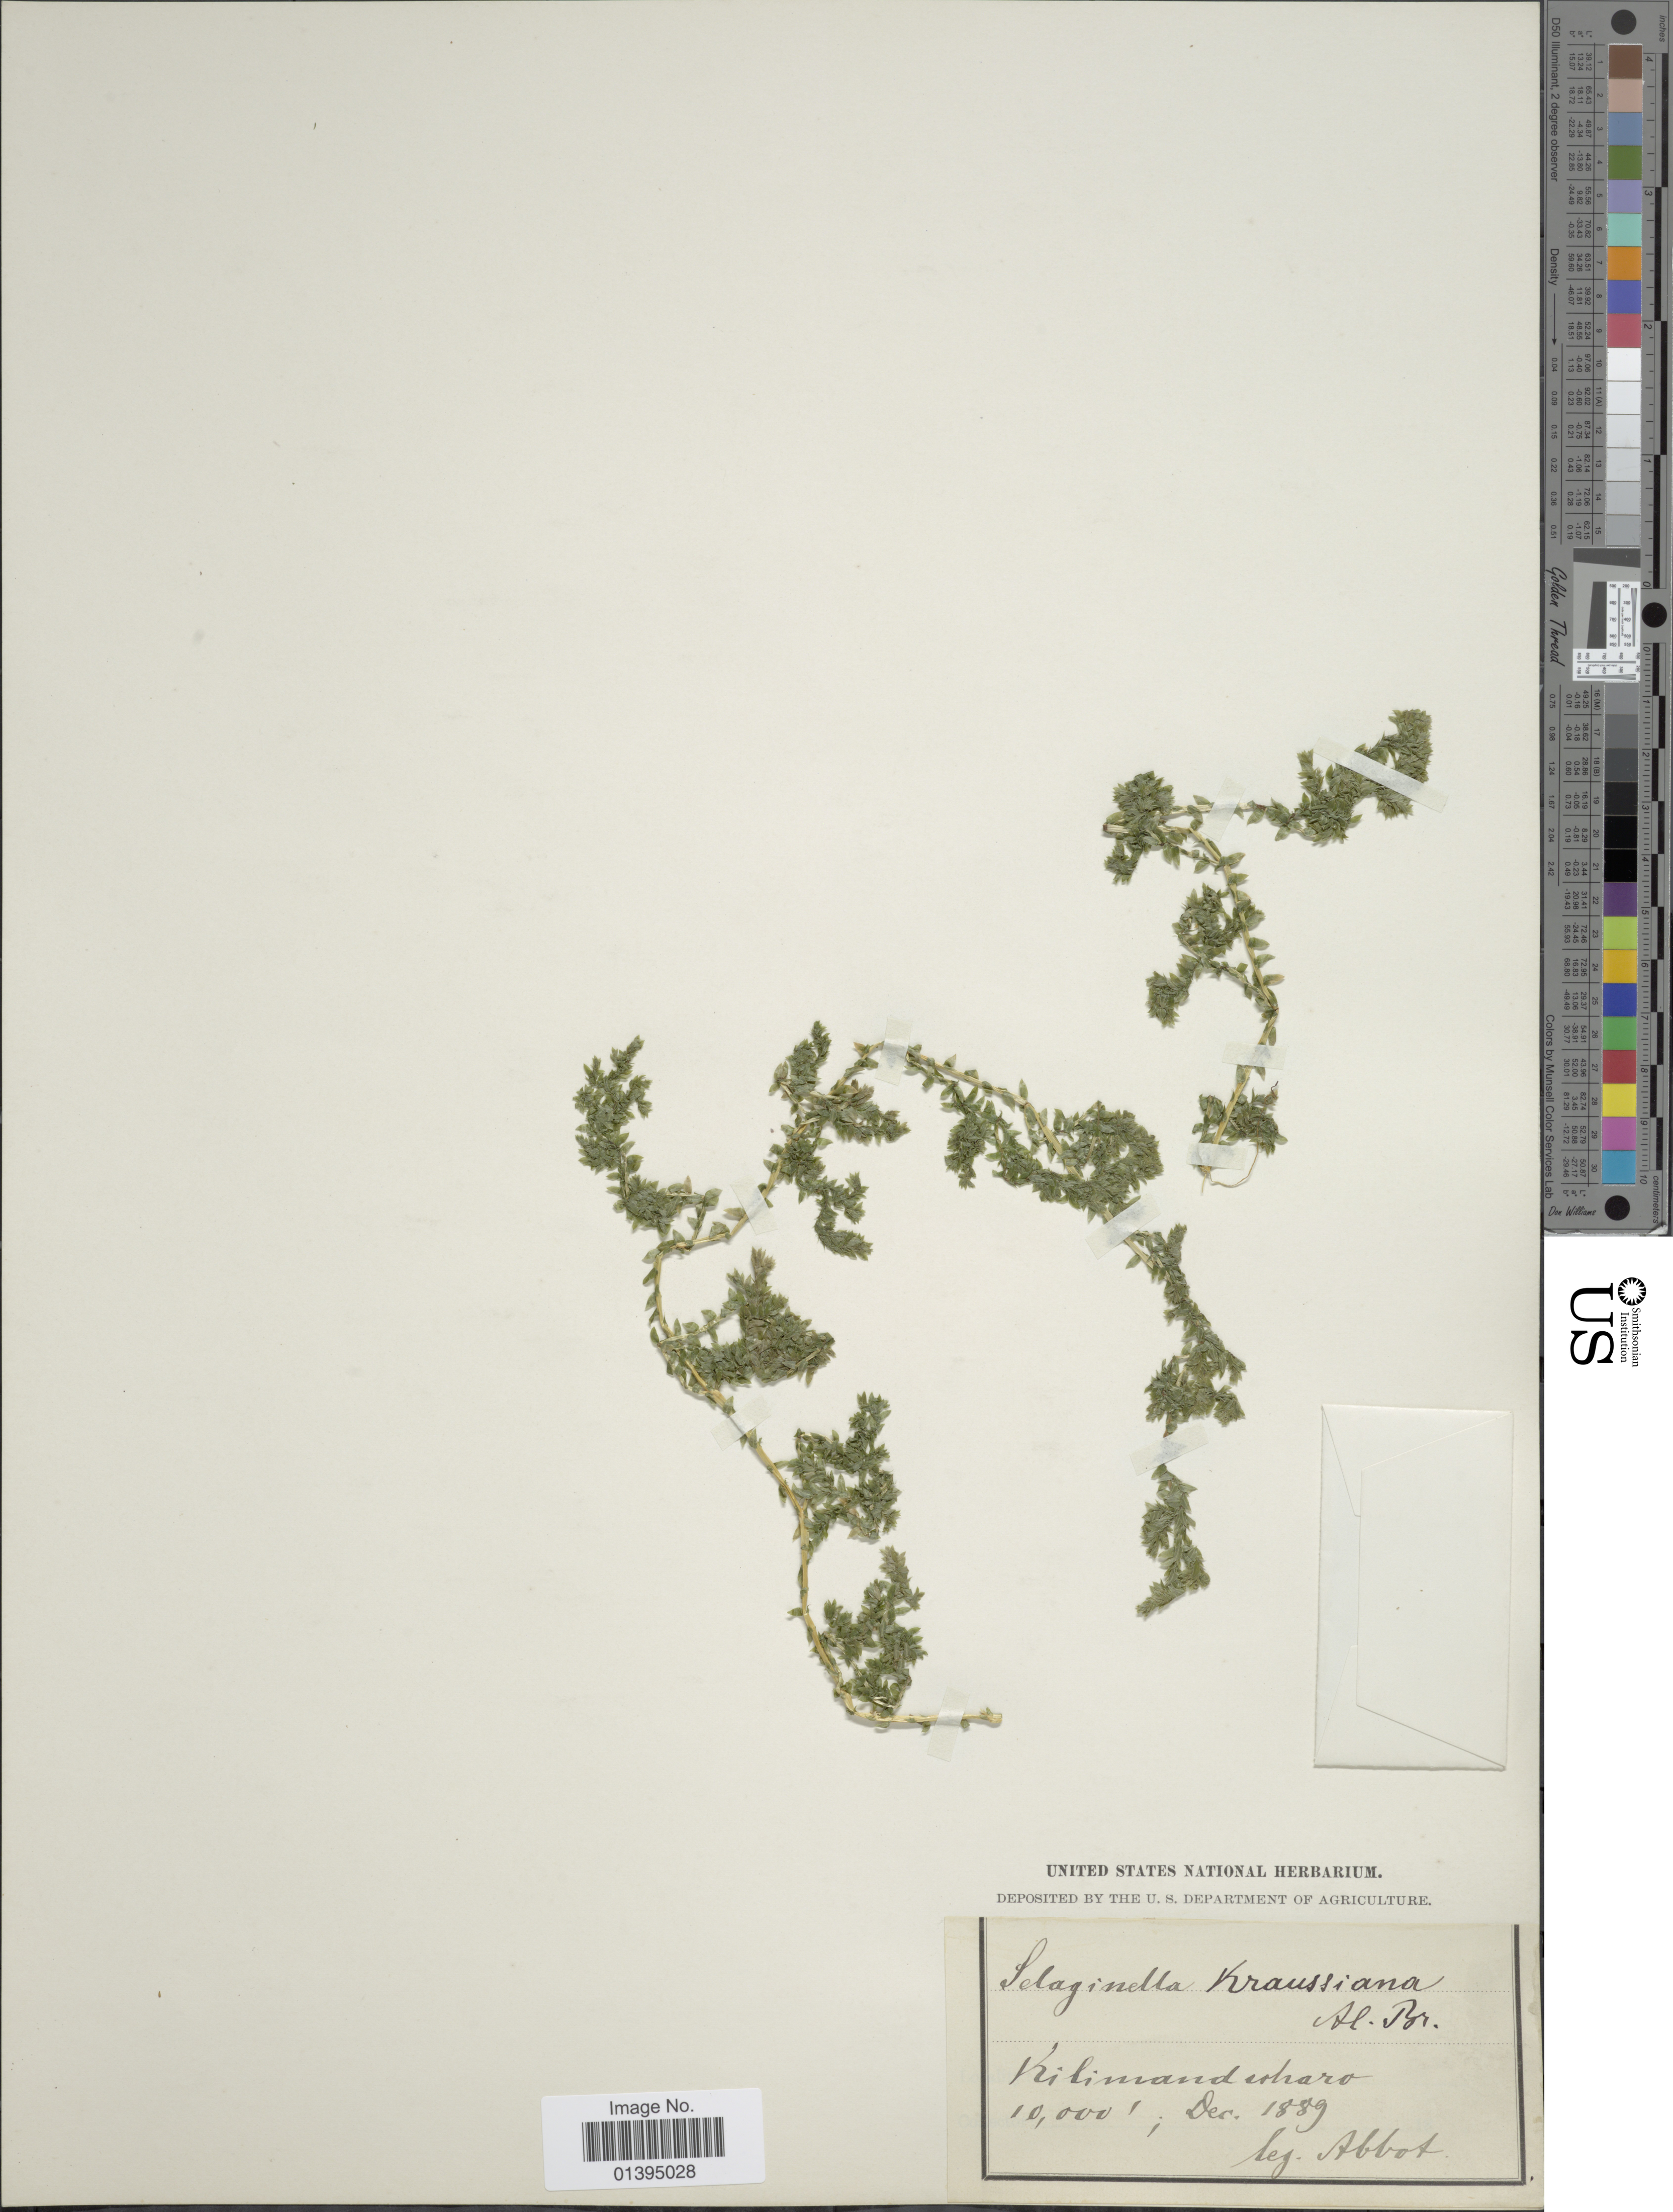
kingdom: Plantae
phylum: Tracheophyta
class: Lycopodiopsida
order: Selaginellales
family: Selaginellaceae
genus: Selaginella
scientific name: Selaginella kraussiana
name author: (Kunze) A. Braun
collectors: -- Abbot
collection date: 1889-12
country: Tanzania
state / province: Kilimanjaro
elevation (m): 3048